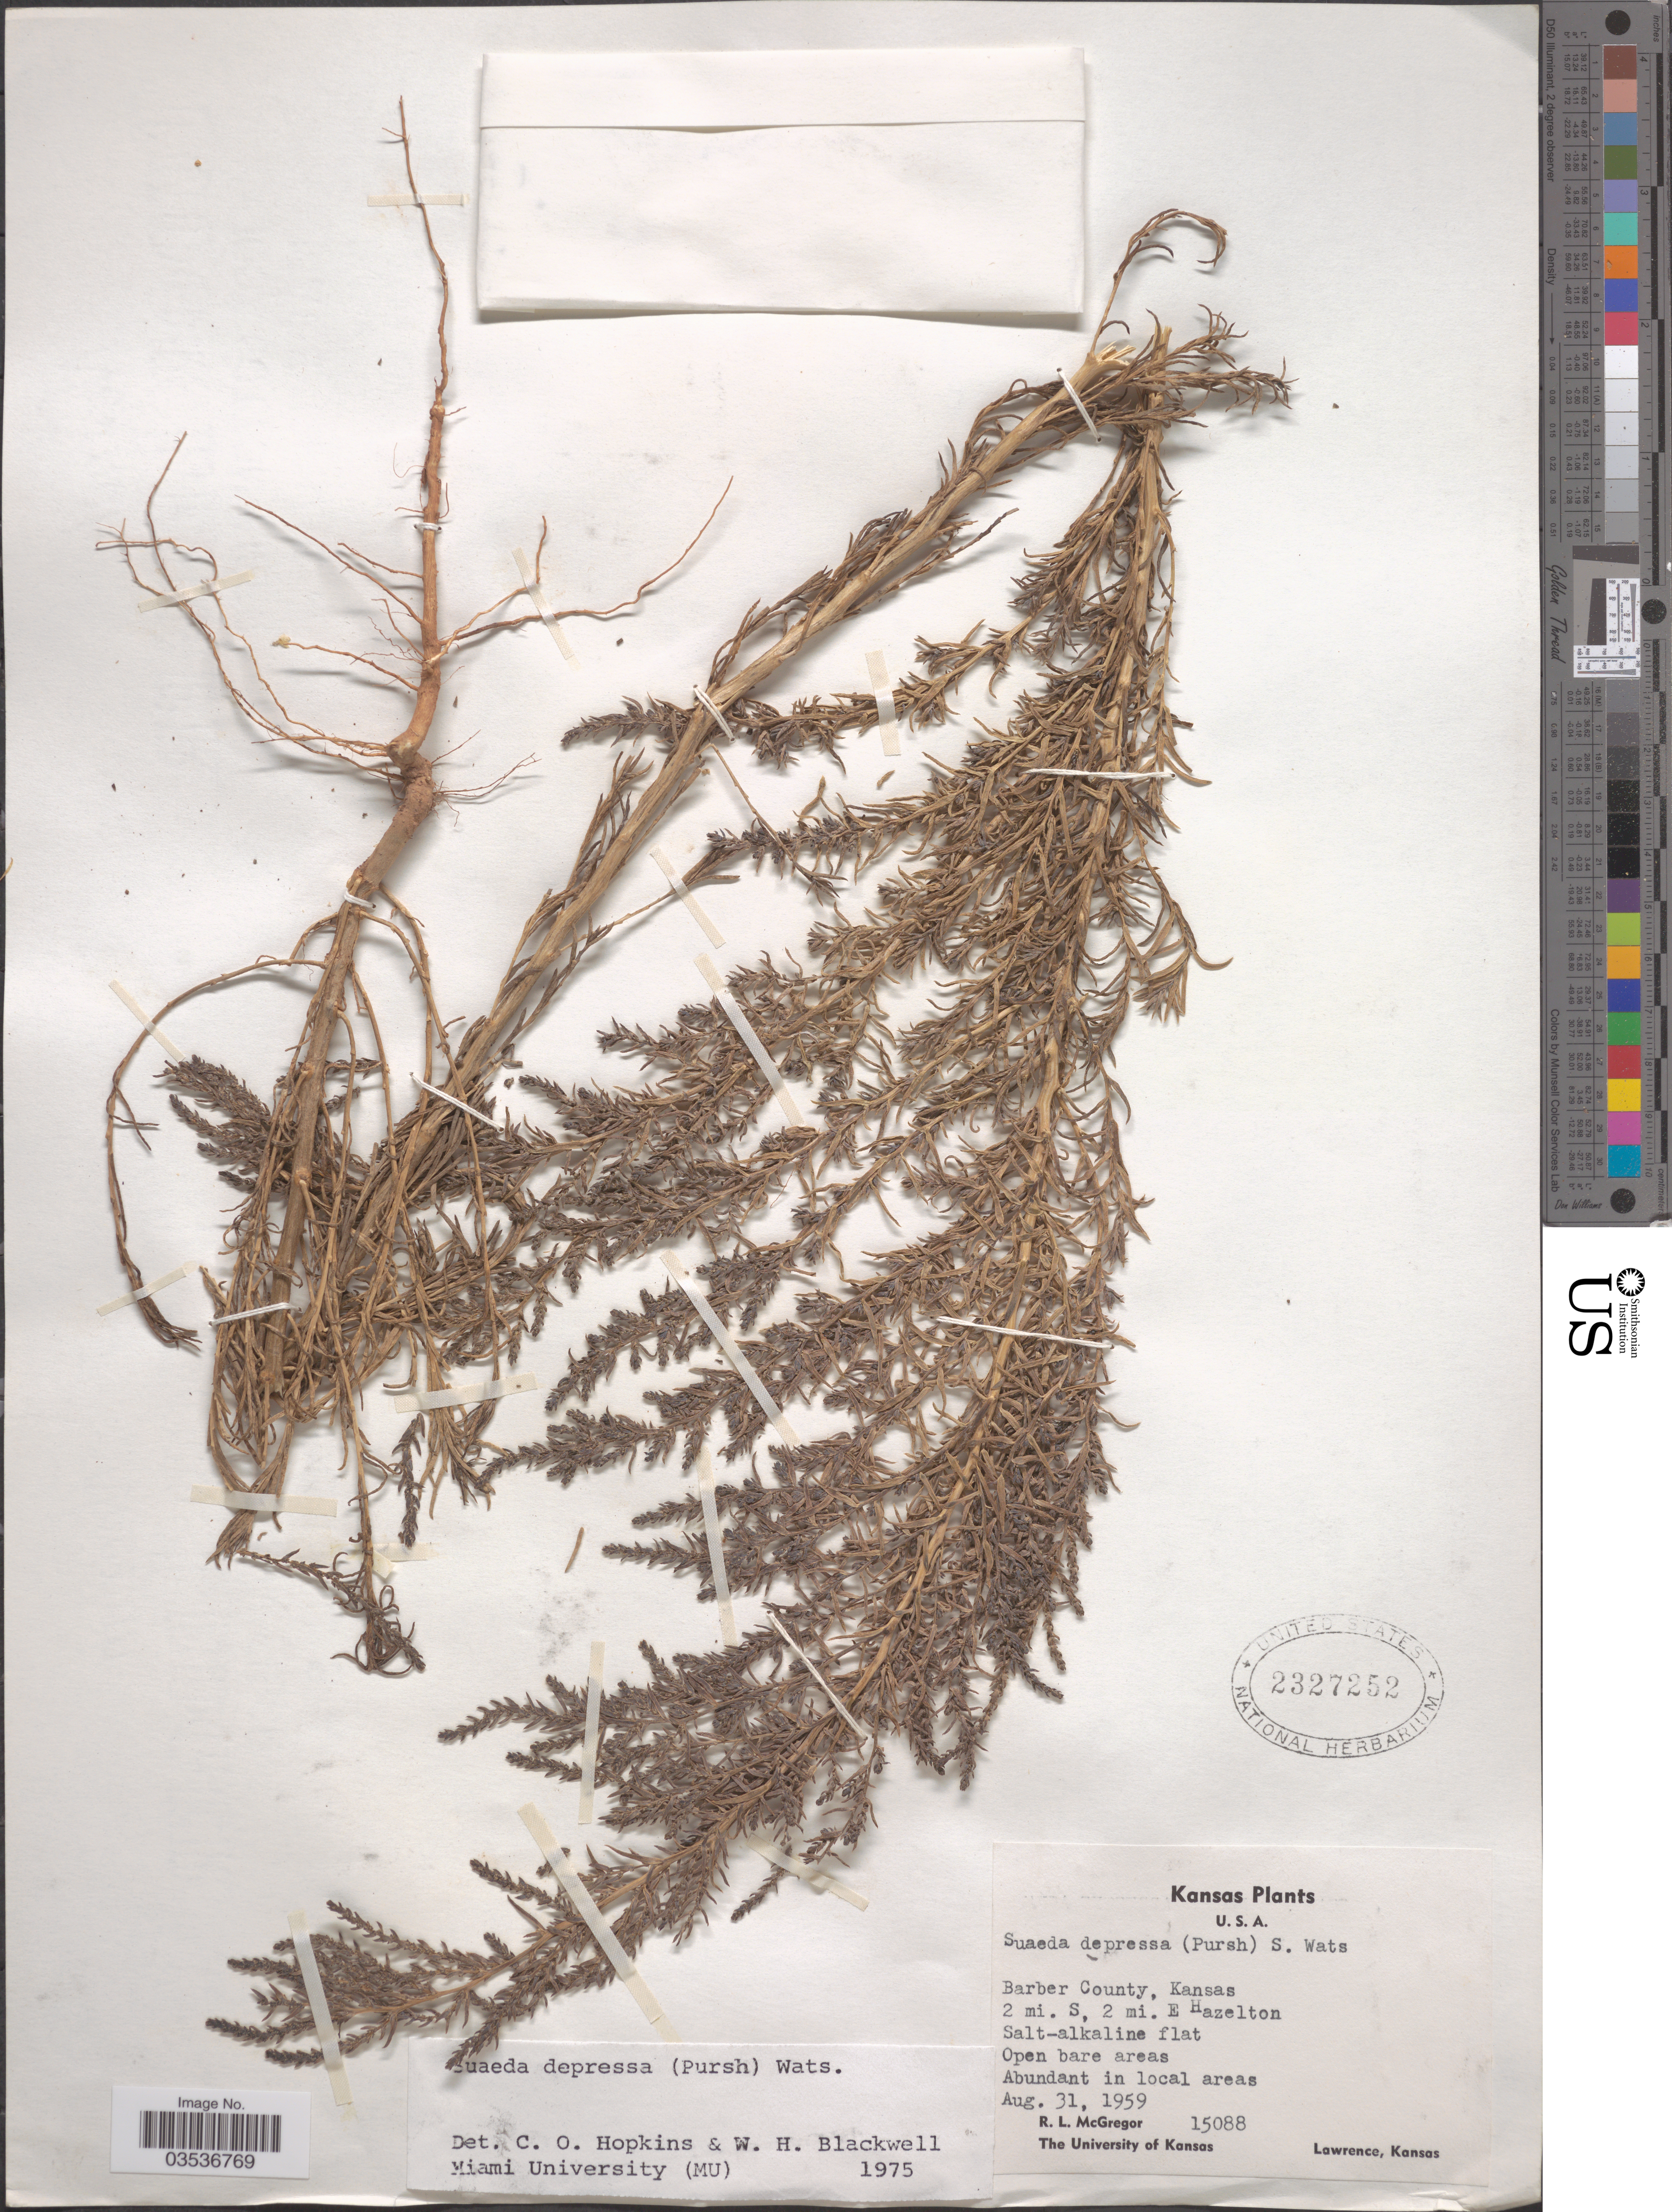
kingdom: Plantae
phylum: Tracheophyta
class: Magnoliopsida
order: Caryophyllales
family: Amaranthaceae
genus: Suaeda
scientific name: Suaeda depressa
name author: (Pursh) S. Watson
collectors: R. McGregor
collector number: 15088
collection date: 1959-08-31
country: United States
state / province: Kansas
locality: Barber County, 2 mi. S, 2 mi. E Hazelton.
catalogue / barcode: US 2327252